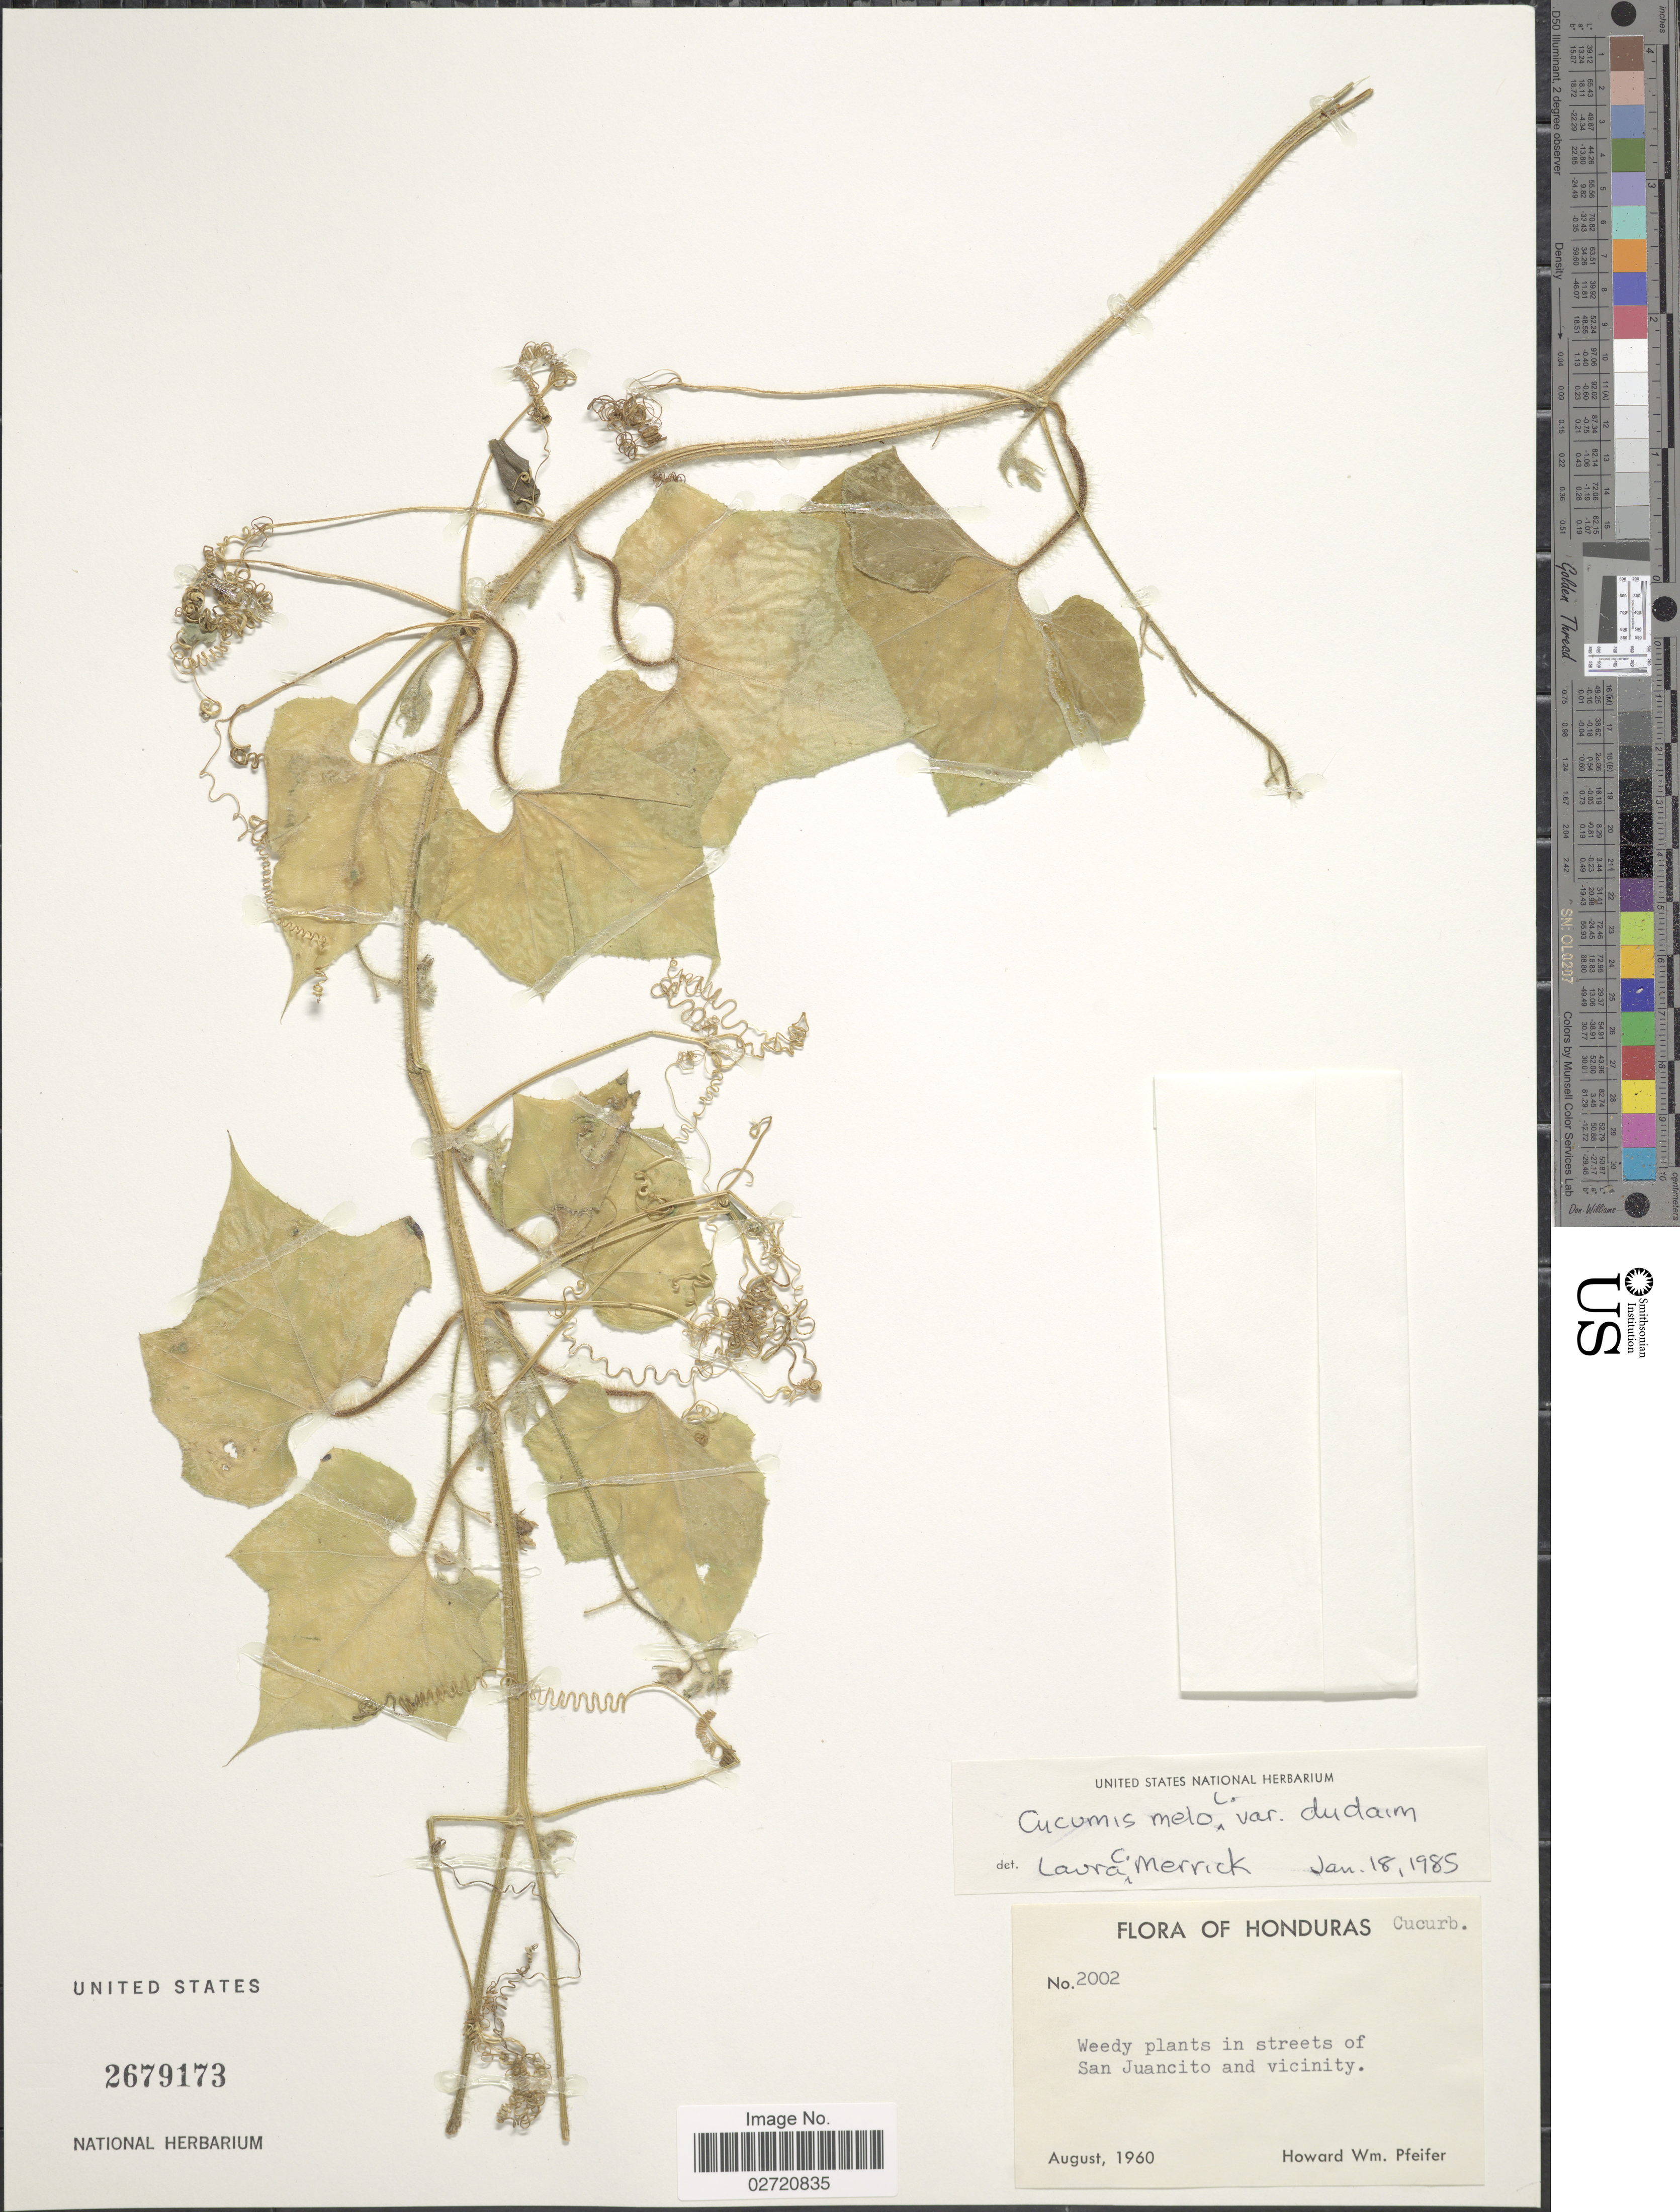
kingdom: Plantae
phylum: Tracheophyta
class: Magnoliopsida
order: Cucurbitales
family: Cucurbitaceae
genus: Echinopepon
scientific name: Echinopepon sp.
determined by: Nee, Michael H.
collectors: H. W. Pfeifer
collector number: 2002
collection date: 1960-08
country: Honduras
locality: Weedy plants in straats of San Juancito and vicinity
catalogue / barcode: US 2679173